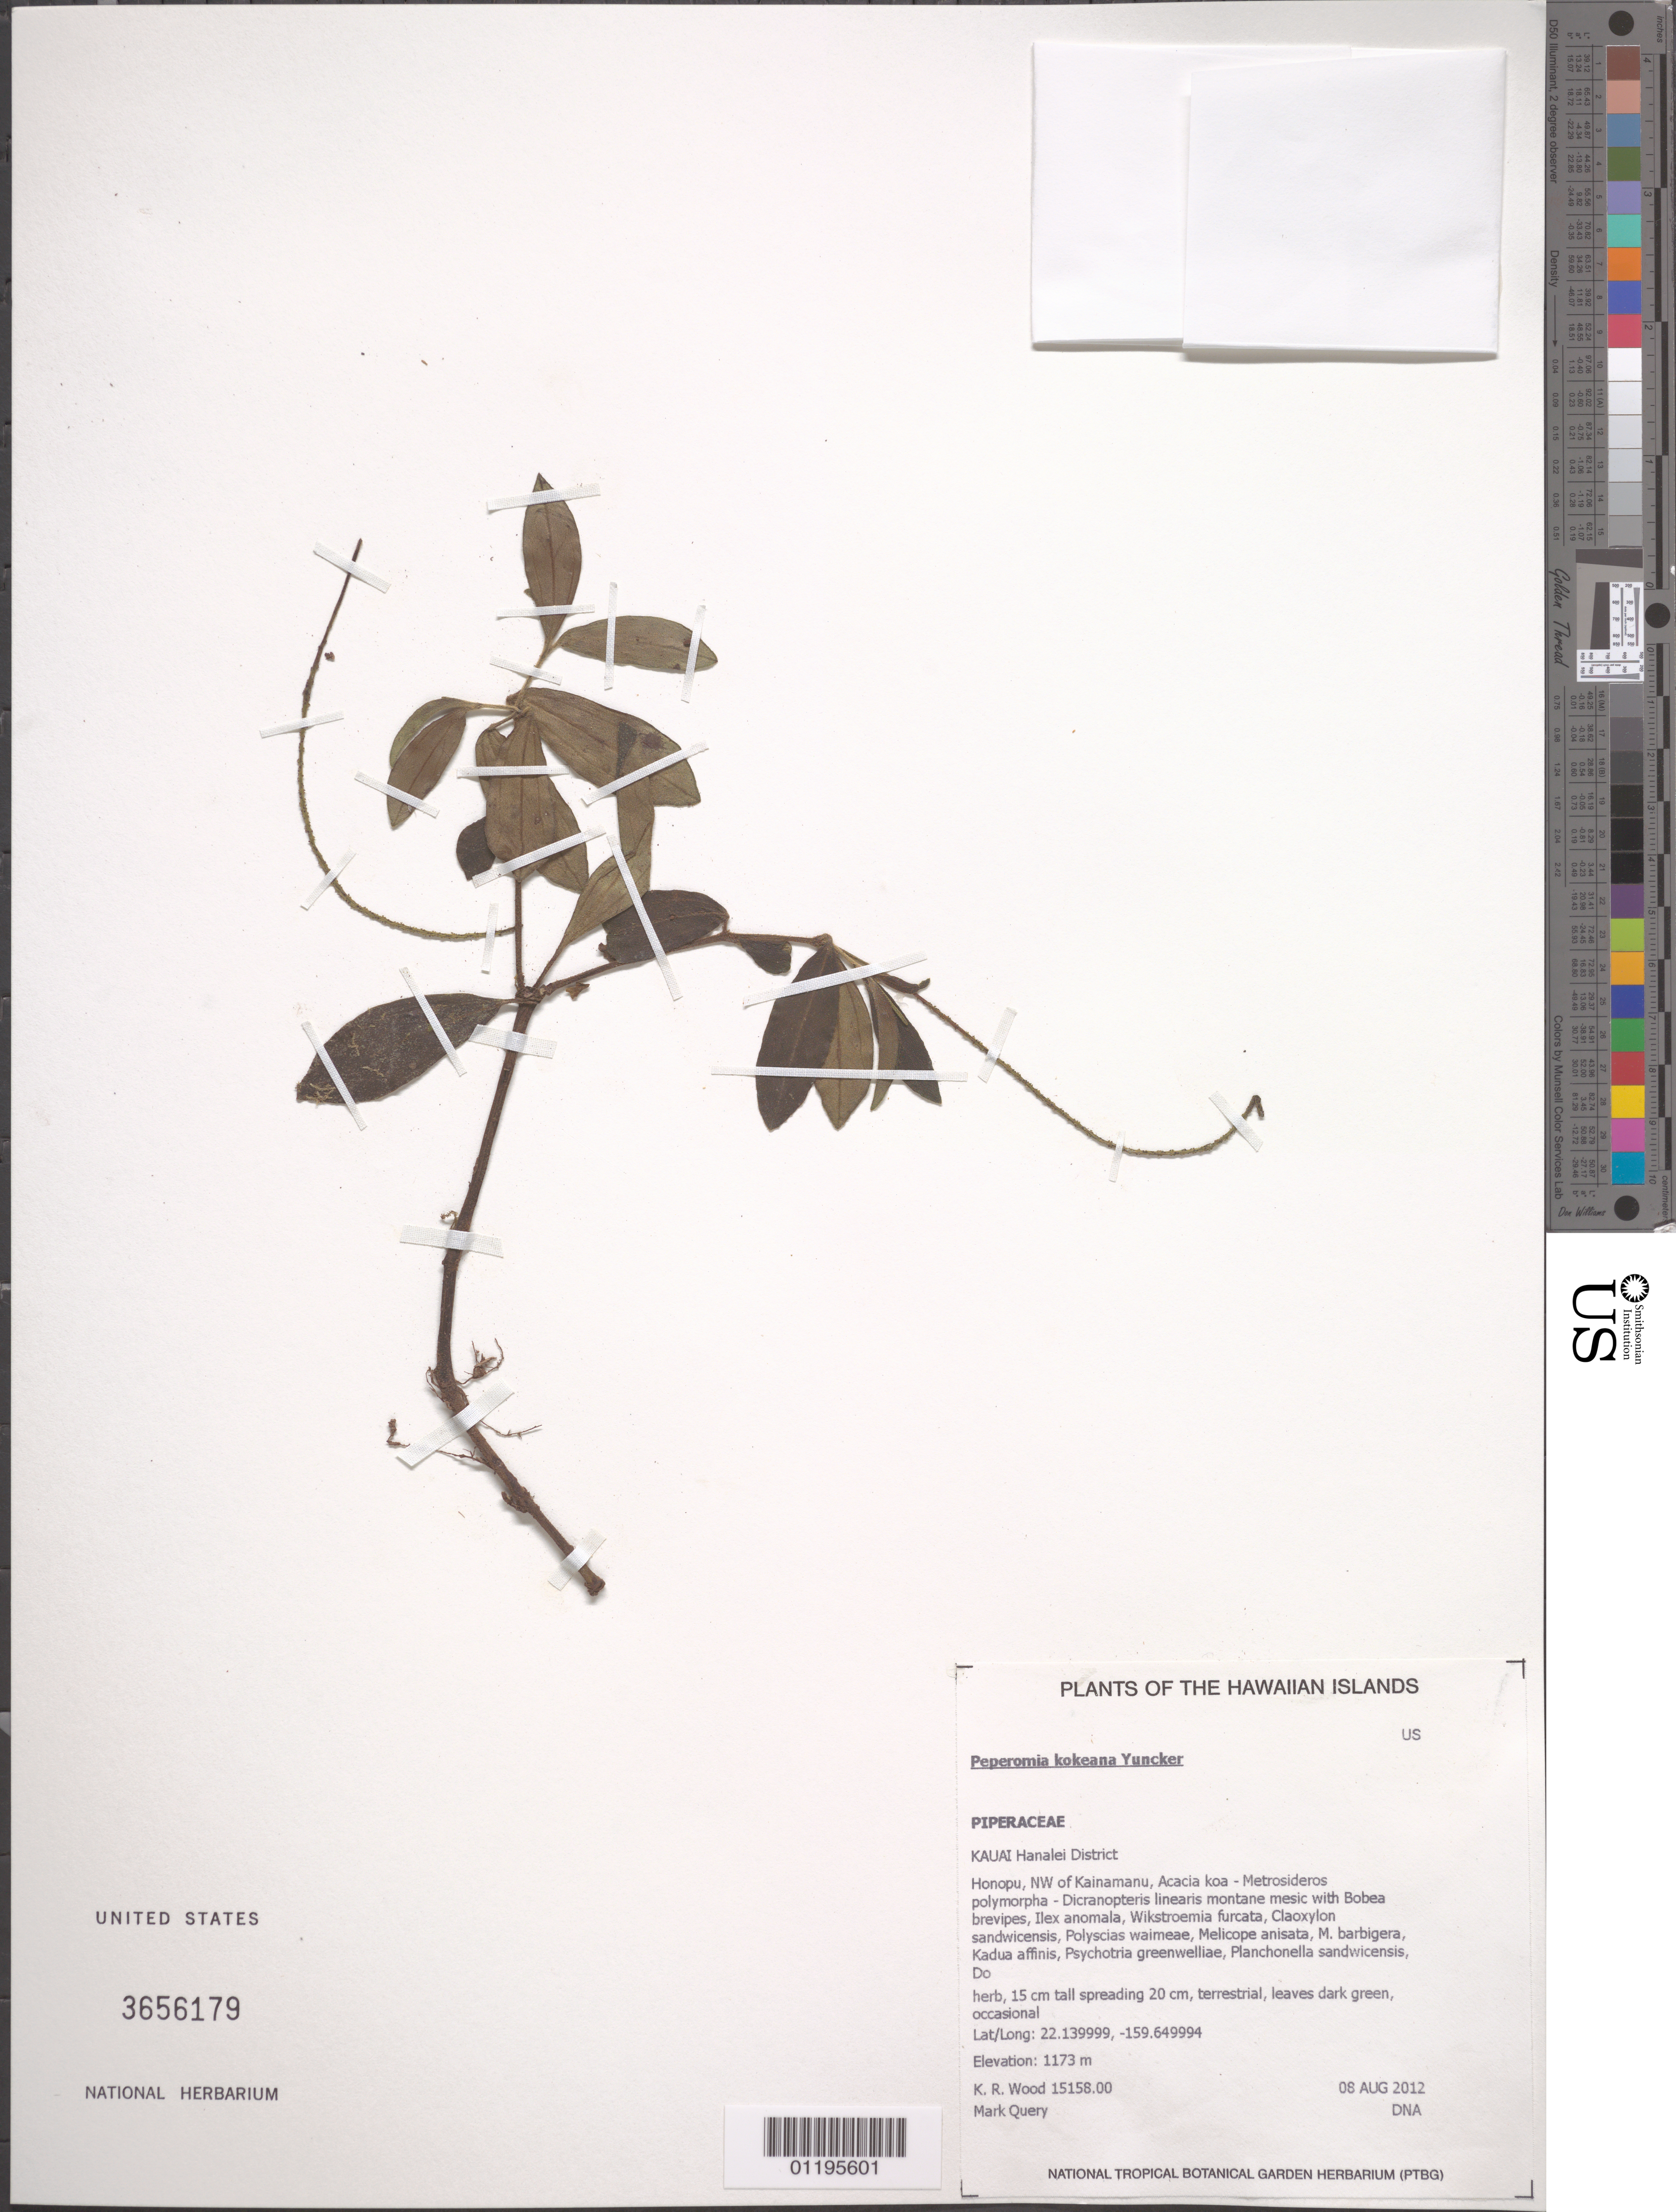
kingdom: Plantae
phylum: Tracheophyta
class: Magnoliopsida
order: Piperales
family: Piperaceae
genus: Peperomia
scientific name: Peperomia kokeana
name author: Yunck.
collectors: K. R. Wood & M. Query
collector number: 15158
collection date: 2012-08-08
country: United States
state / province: Hawaii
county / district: Kauai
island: Kaua'i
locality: Hanalei District, Honopu, NW of Kainamanu.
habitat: Montane mesic forest.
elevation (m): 1173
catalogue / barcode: US 3656179